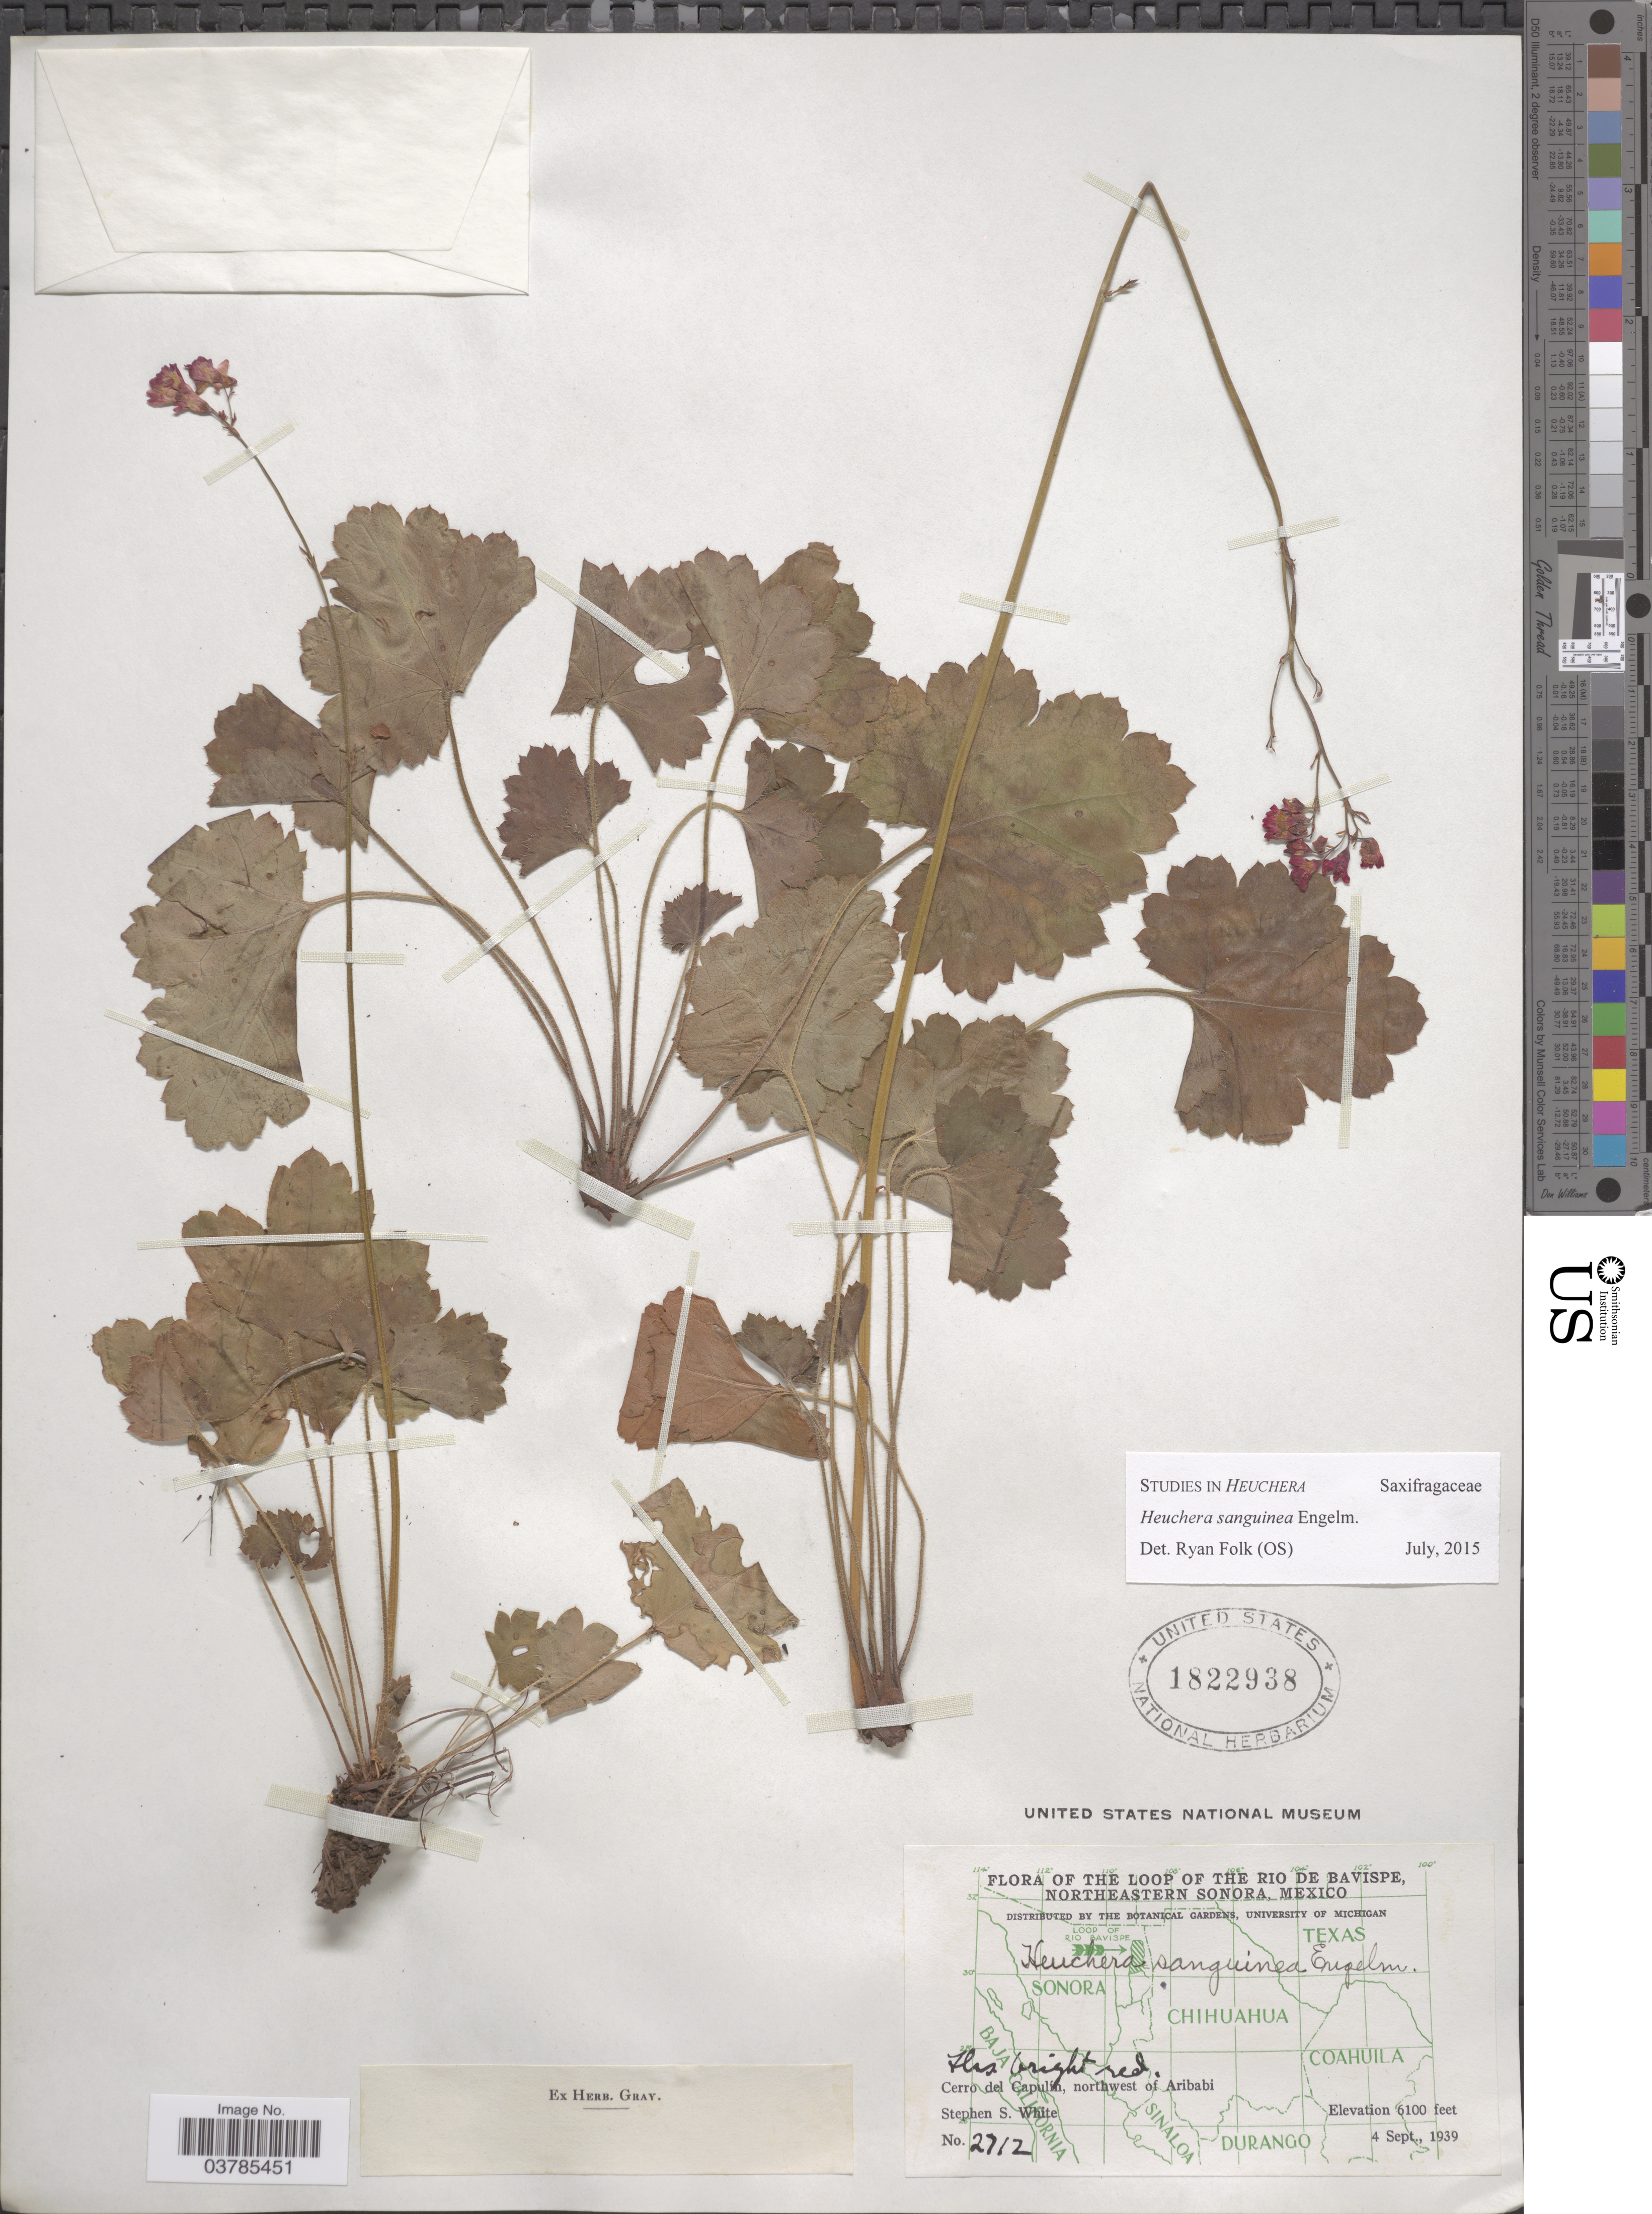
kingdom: Plantae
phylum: Tracheophyta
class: Magnoliopsida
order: Saxifragales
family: Saxifragaceae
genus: Heuchera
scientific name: Heuchera sanguinea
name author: Engelm.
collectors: S. S. White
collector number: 2712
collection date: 1939-09-04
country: Mexico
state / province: Sonora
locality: The Loop of the Rio de Bavispe, Northeastern Sonora. Cerro del Capulín, northwest of Aribabi.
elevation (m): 1859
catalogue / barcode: US 1822938